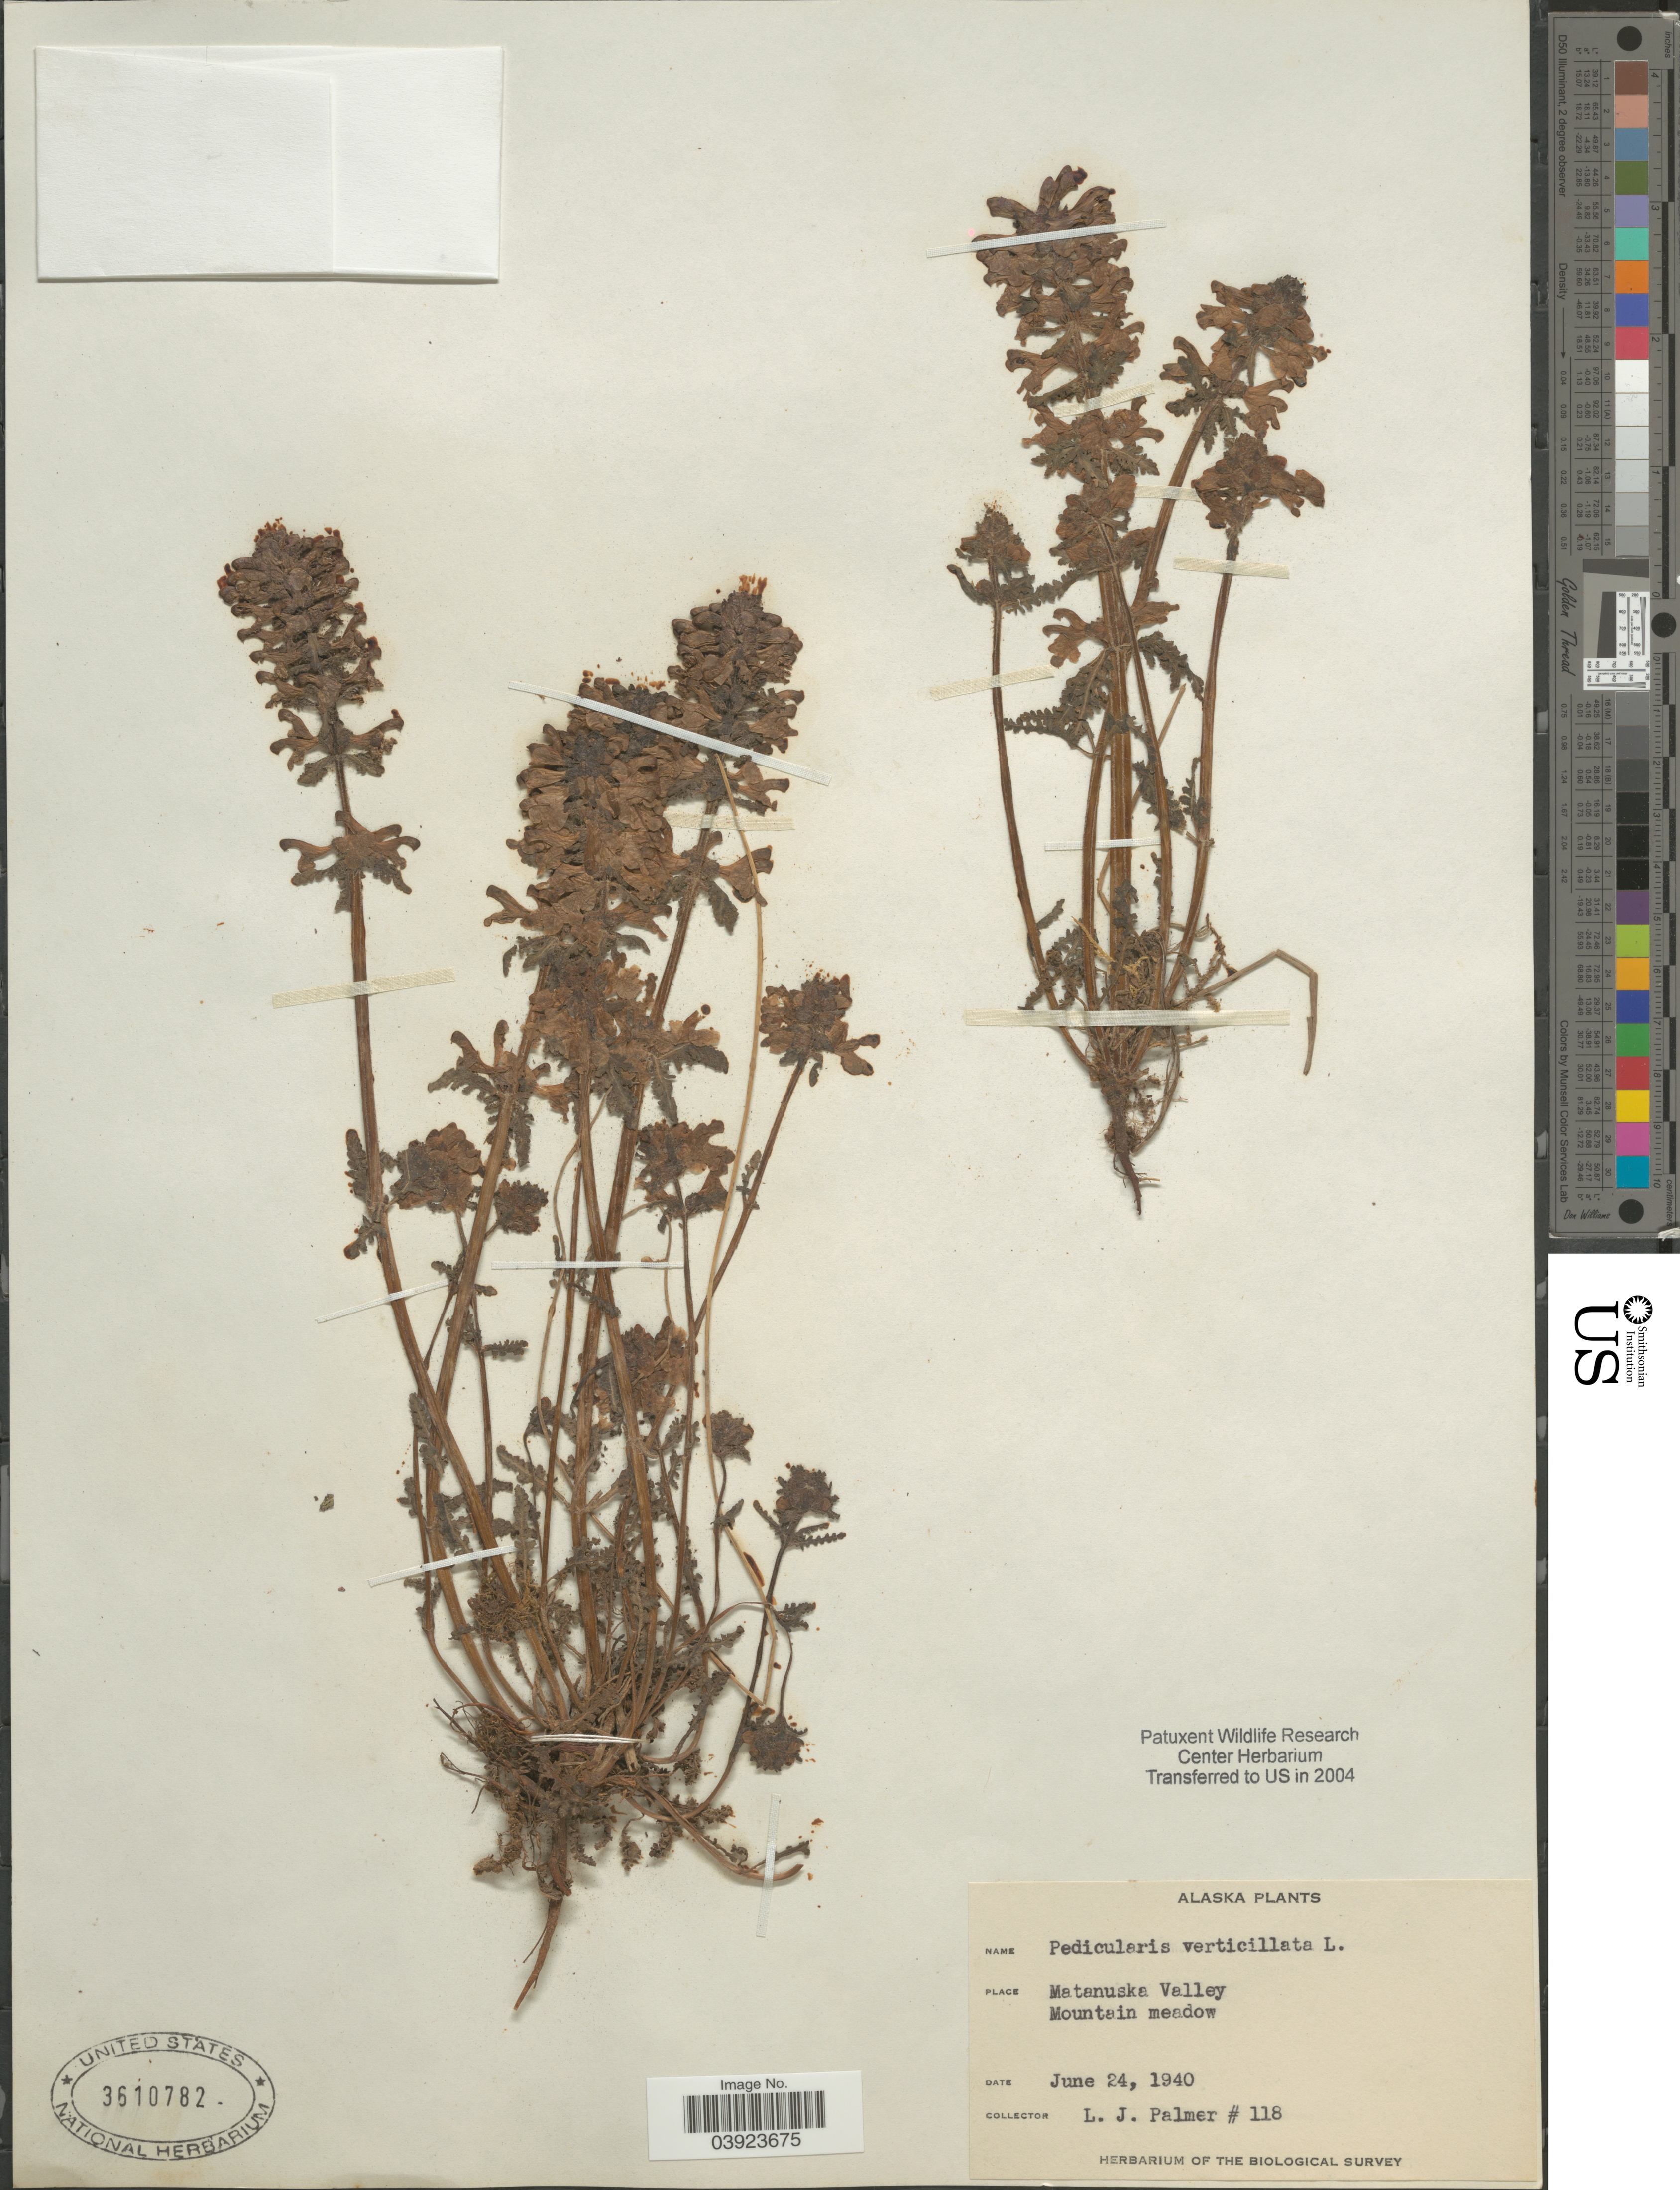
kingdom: Plantae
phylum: Tracheophyta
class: Magnoliopsida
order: Lamiales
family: Orobanchaceae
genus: Pedicularis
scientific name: Pedicularis verticillata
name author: L.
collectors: L. J. Palmer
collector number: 118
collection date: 1940-06-24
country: United States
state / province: Alaska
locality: Matanuska Valley. Mountain meadow.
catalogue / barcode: US 3610782